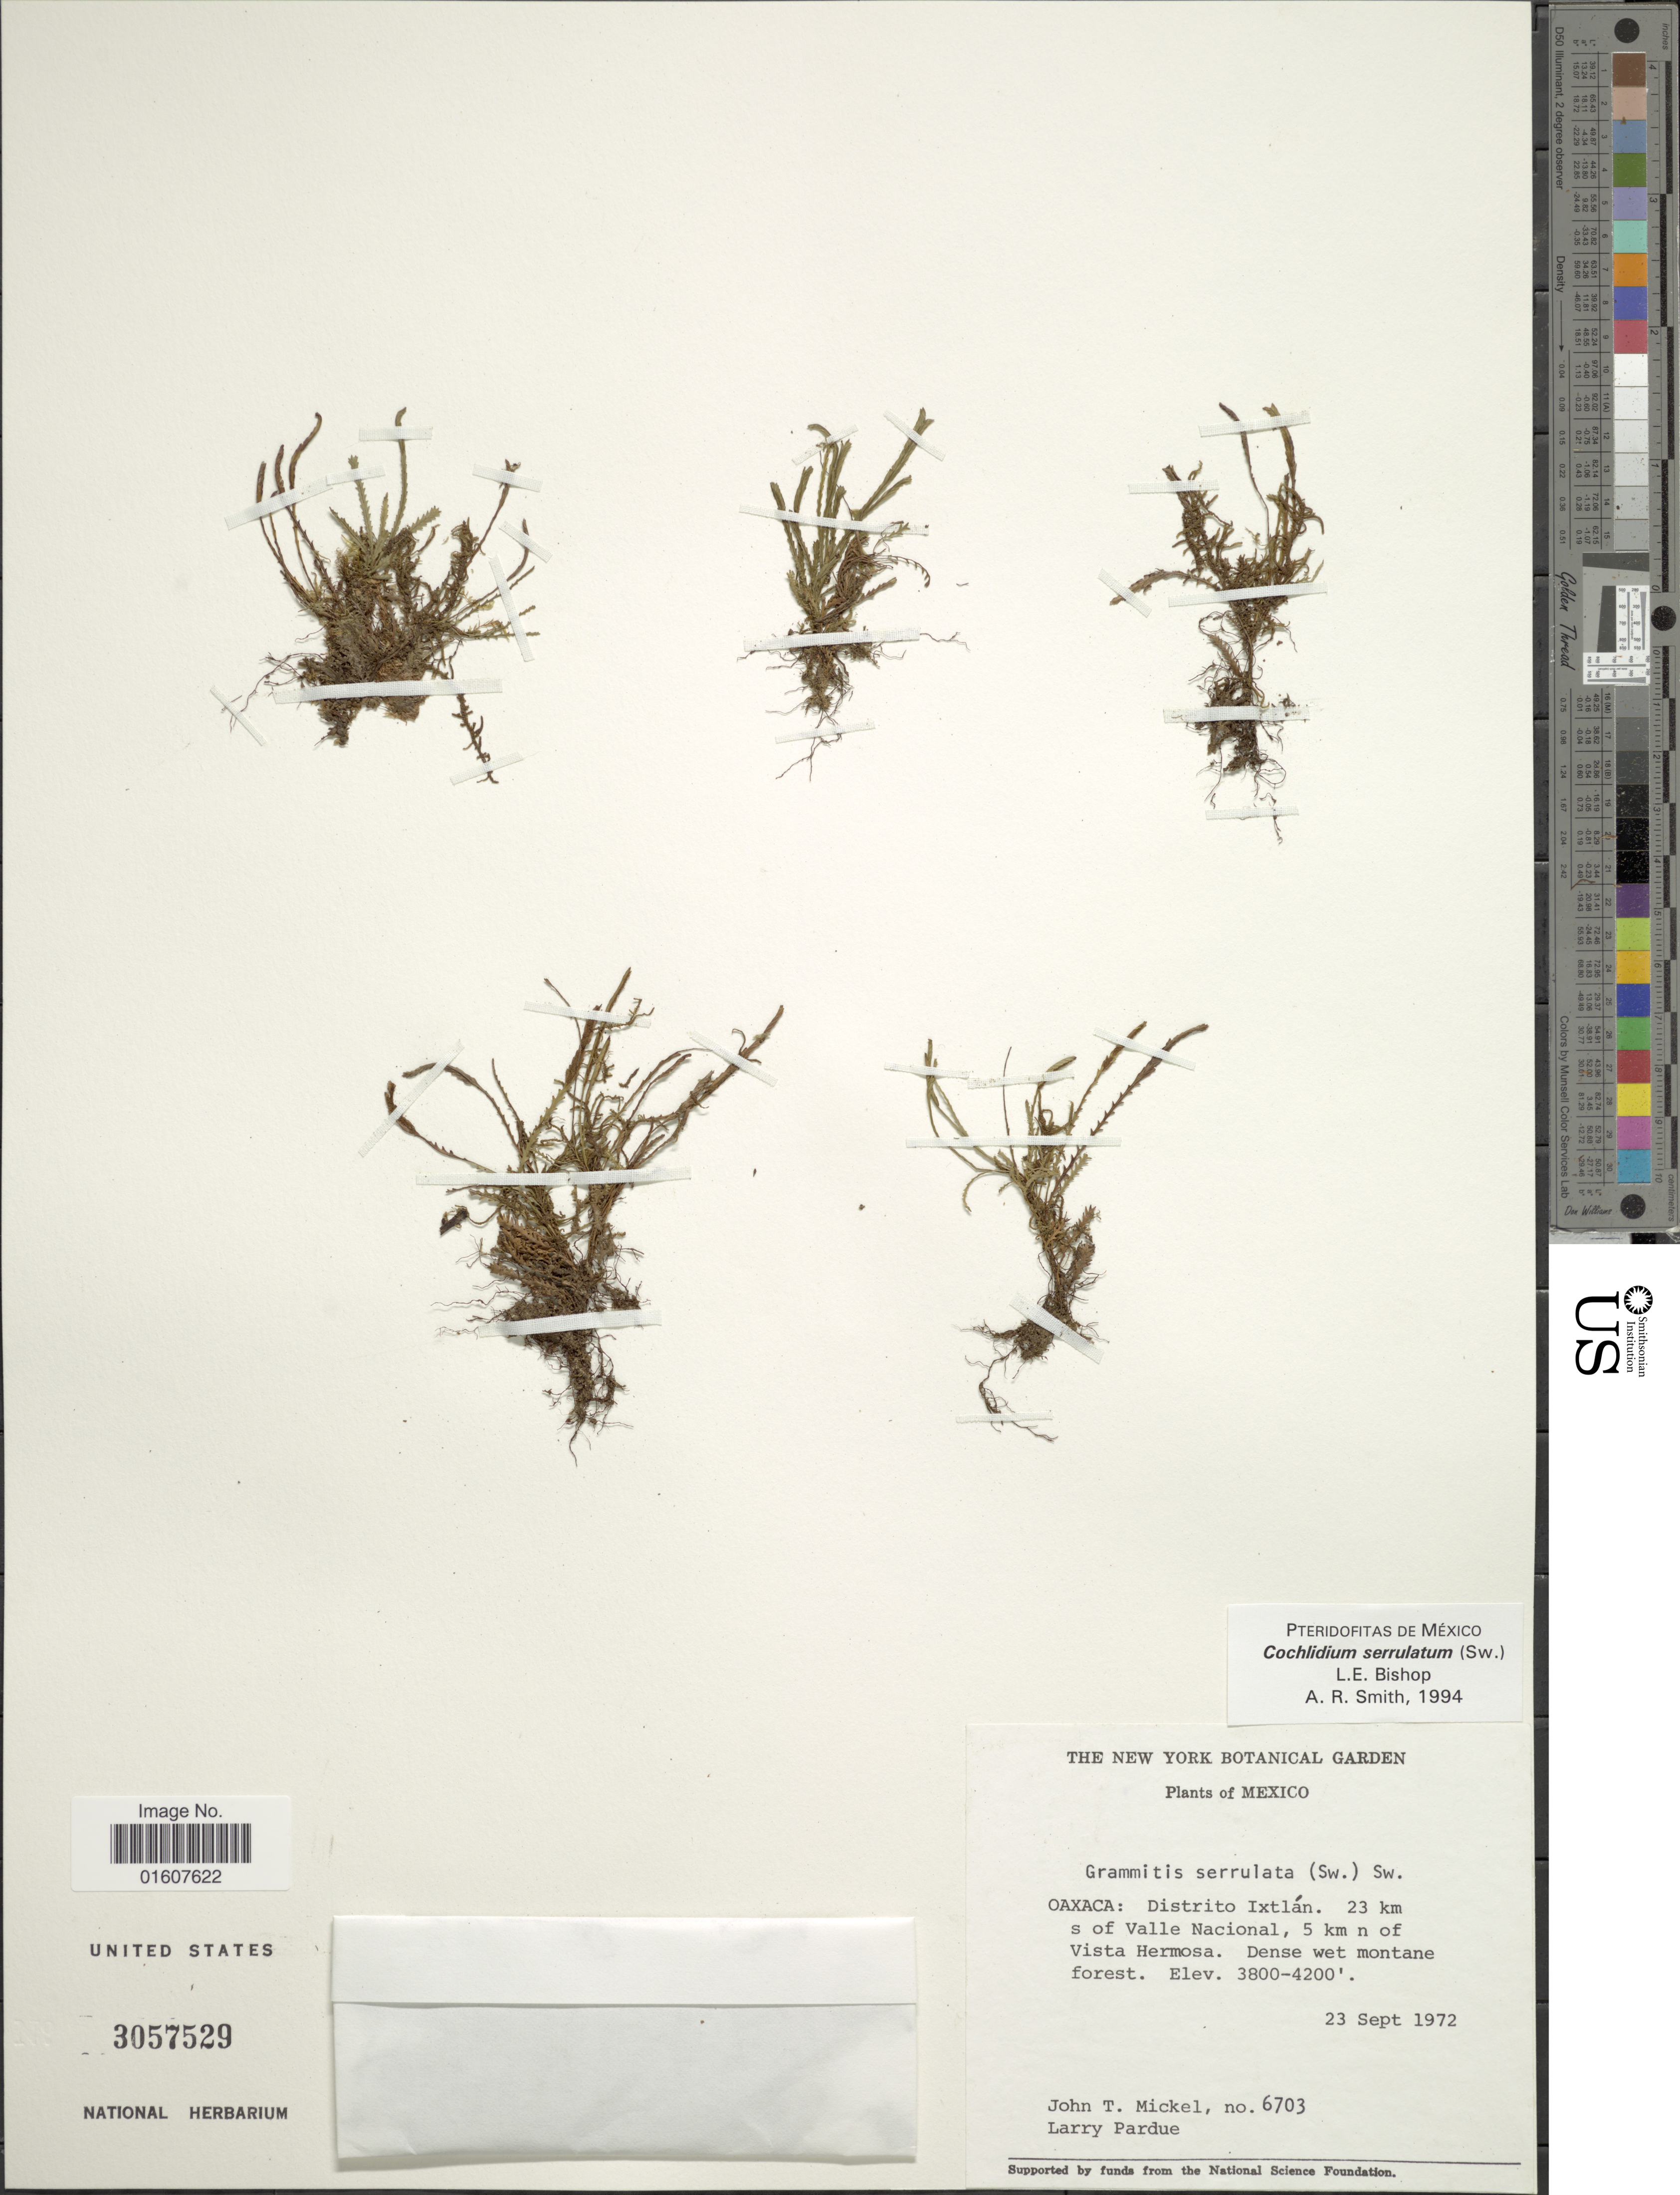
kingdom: Plantae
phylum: Tracheophyta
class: Polypodiopsida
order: Polypodiales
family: Polypodiaceae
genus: Cochlidium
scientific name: Cochlidium serrulatum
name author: (Sw.) L.E. Bishop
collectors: J. T. Mickel & L. Pardue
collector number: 6703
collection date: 1972-09-23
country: Mexico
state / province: Oaxaca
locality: Distrito Ixtlán. 23 km s of Valle Nacional, 5 km n of Vista Hermosa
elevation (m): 1158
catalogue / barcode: US 3057529